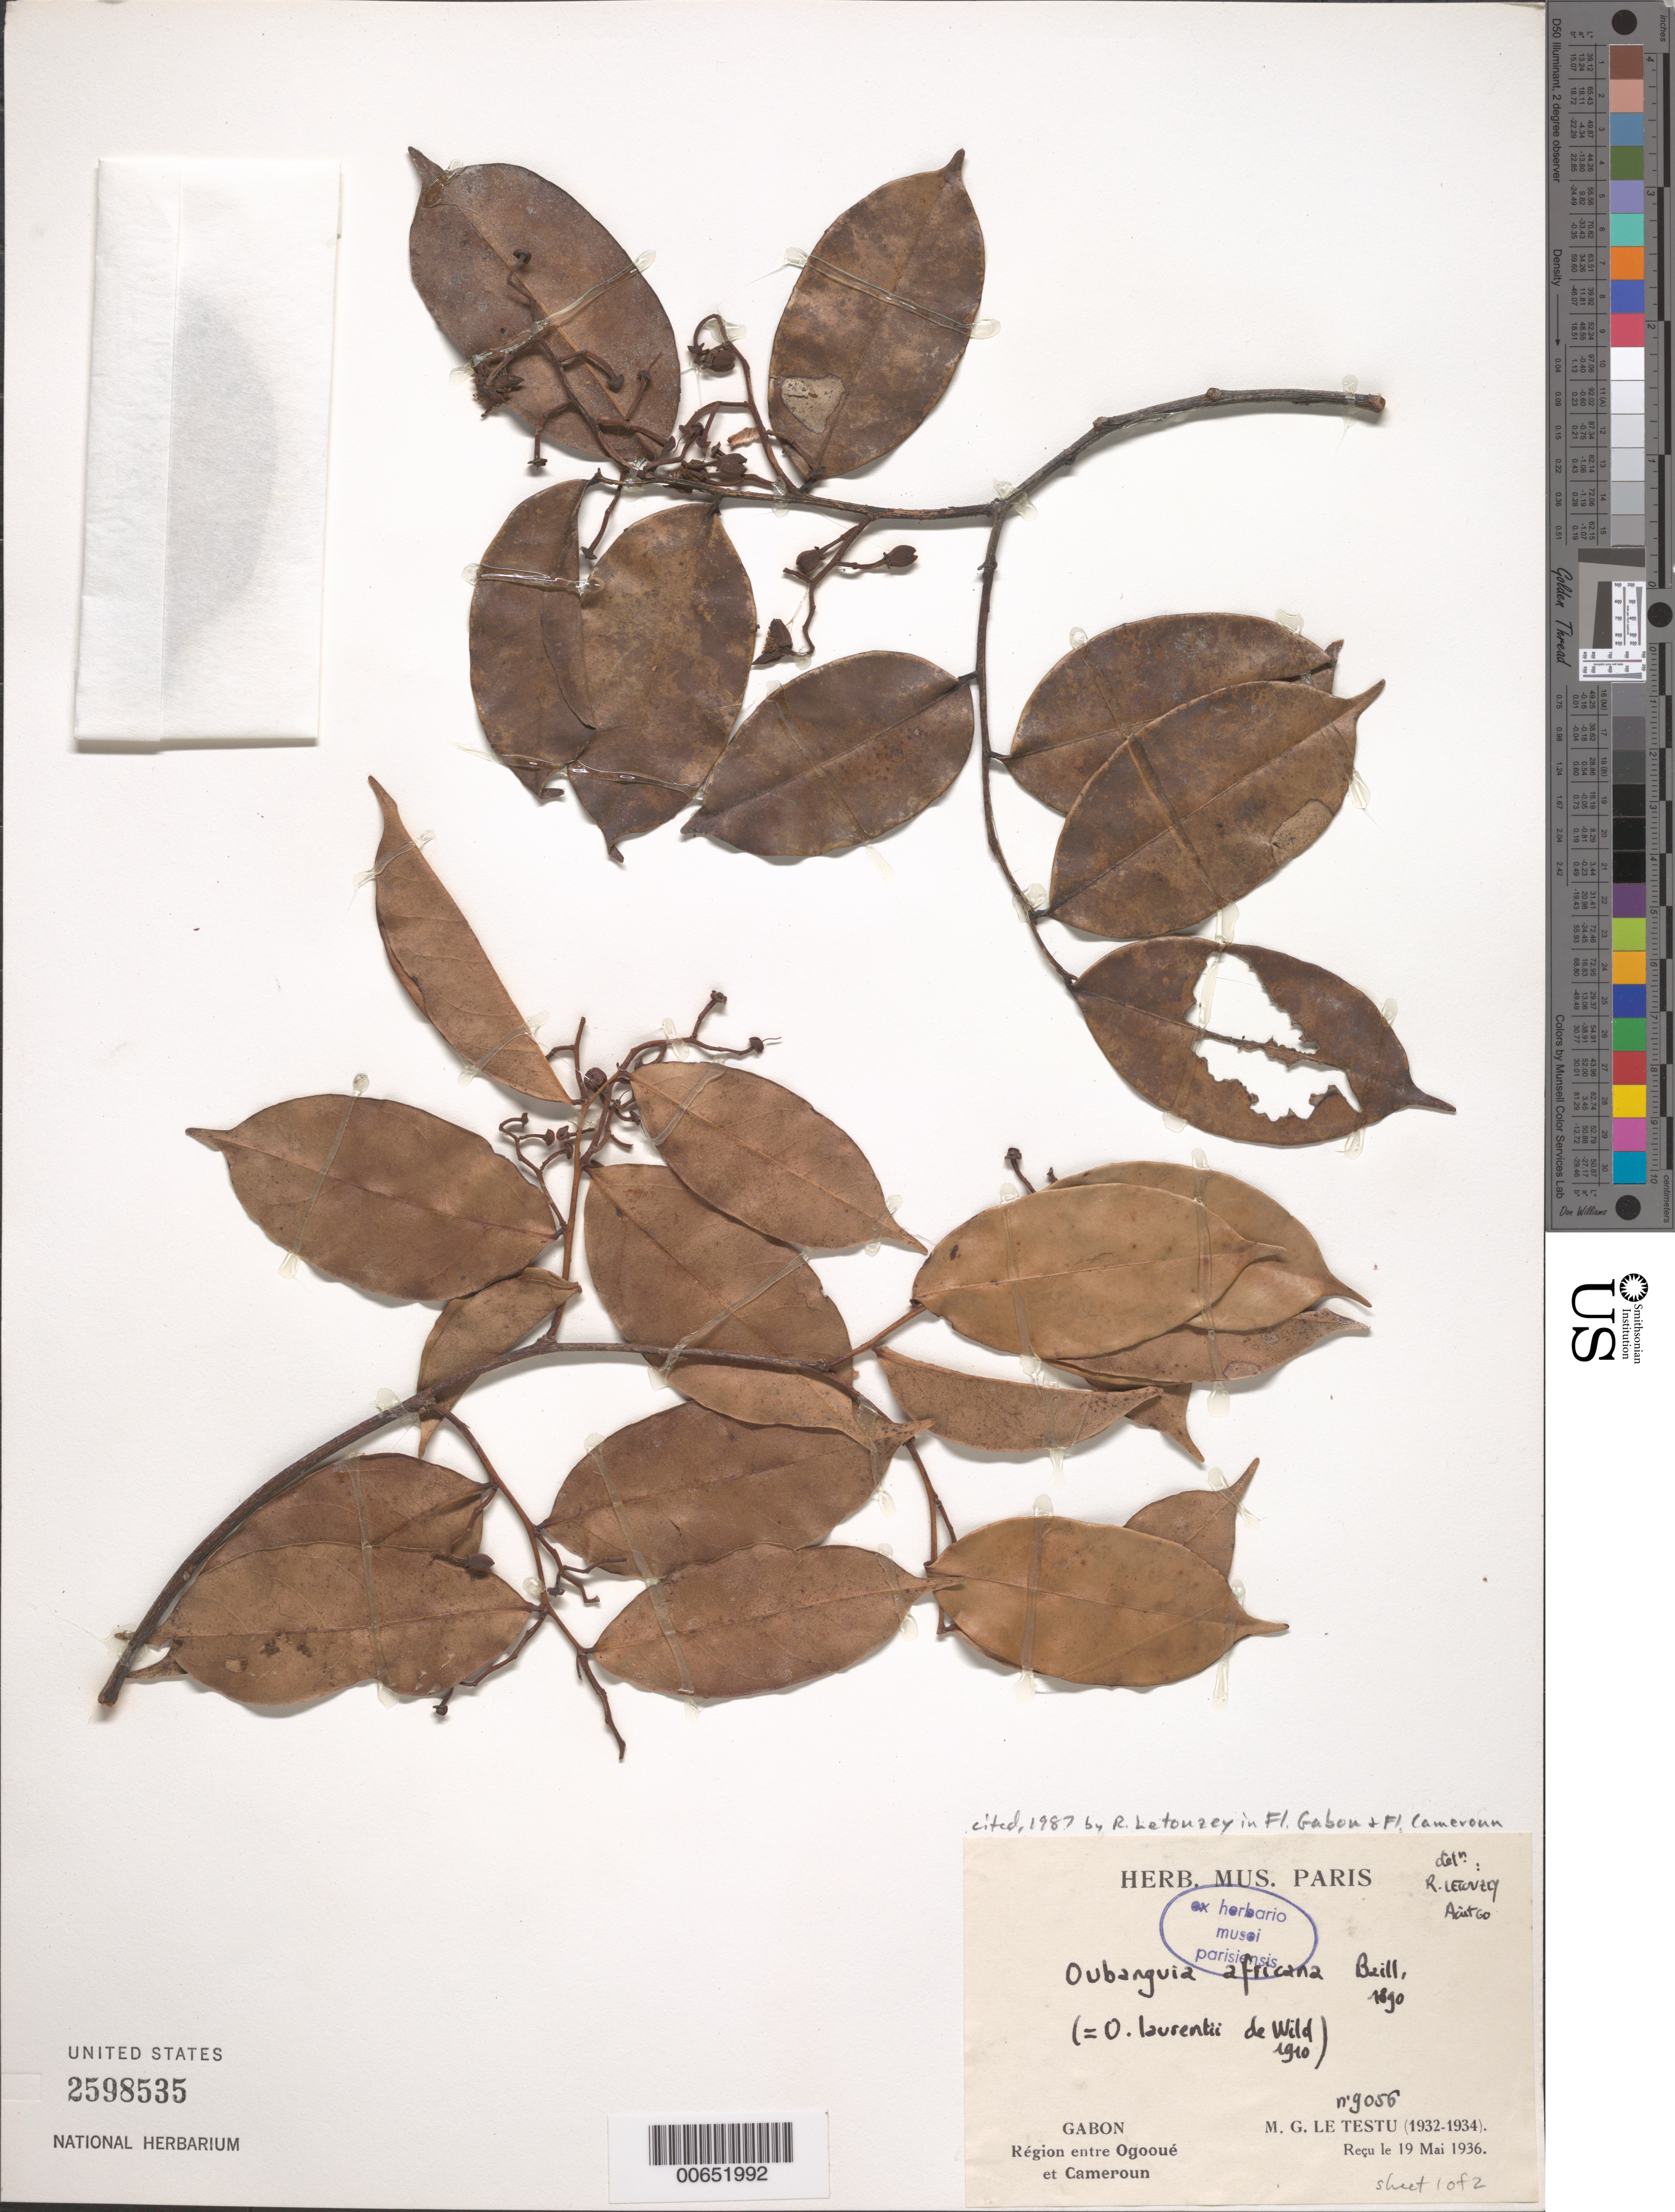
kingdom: Plantae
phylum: Tracheophyta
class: Magnoliopsida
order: Ericales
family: Lecythidaceae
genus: Oubanguia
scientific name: Oubanguia africana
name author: Baill.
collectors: G. Le Testu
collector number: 9056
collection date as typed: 1932 to -- -- 1934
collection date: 1932/1934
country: Gabon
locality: Between Ogooué and Cameroon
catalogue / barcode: US 2598535